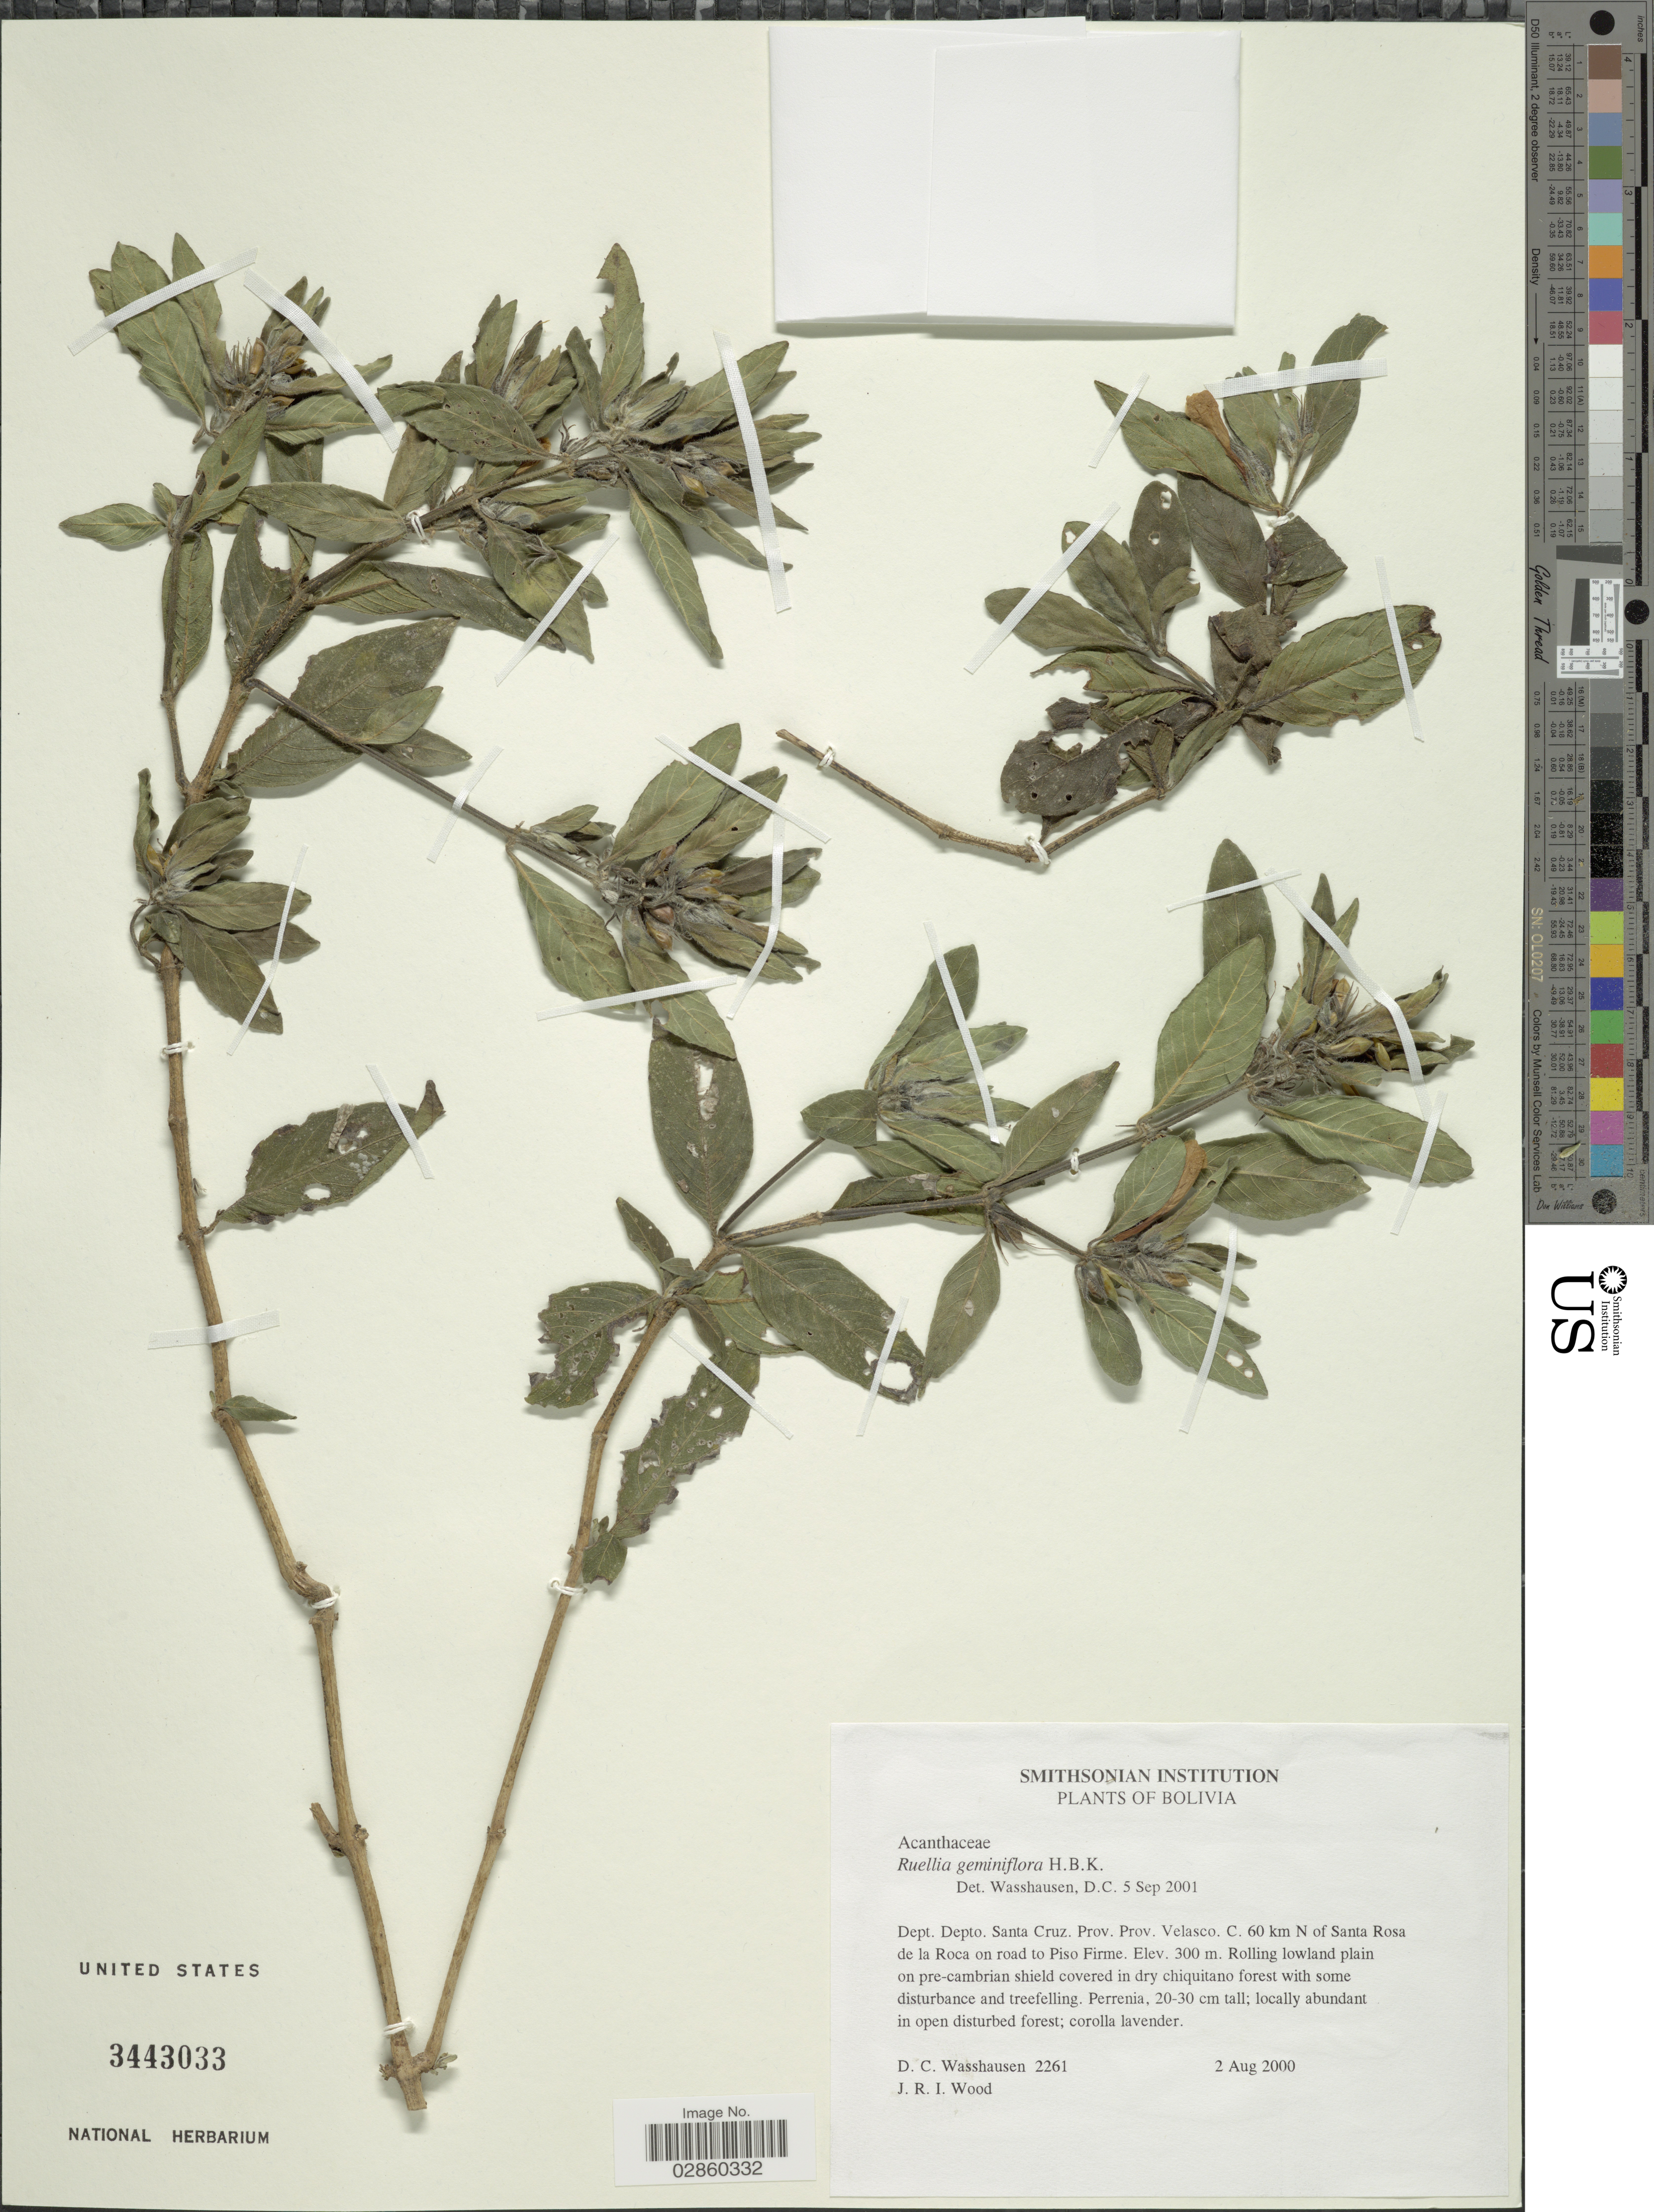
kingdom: Plantae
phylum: Tracheophyta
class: Magnoliopsida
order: Lamiales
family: Acanthaceae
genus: Ruellia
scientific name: Ruellia geminiflora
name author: Kunth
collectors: D. C. Wasshausen & J. R. I. Wood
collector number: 2261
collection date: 2000-08-02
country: Bolivia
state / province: Santa Cruz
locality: Dept. Depto. Santa Cruz, Prov. Prov. Velasco, C. 60 km N of Santa Rosa de la Roca on road to Piso Firme.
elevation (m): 300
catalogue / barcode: US 3443033